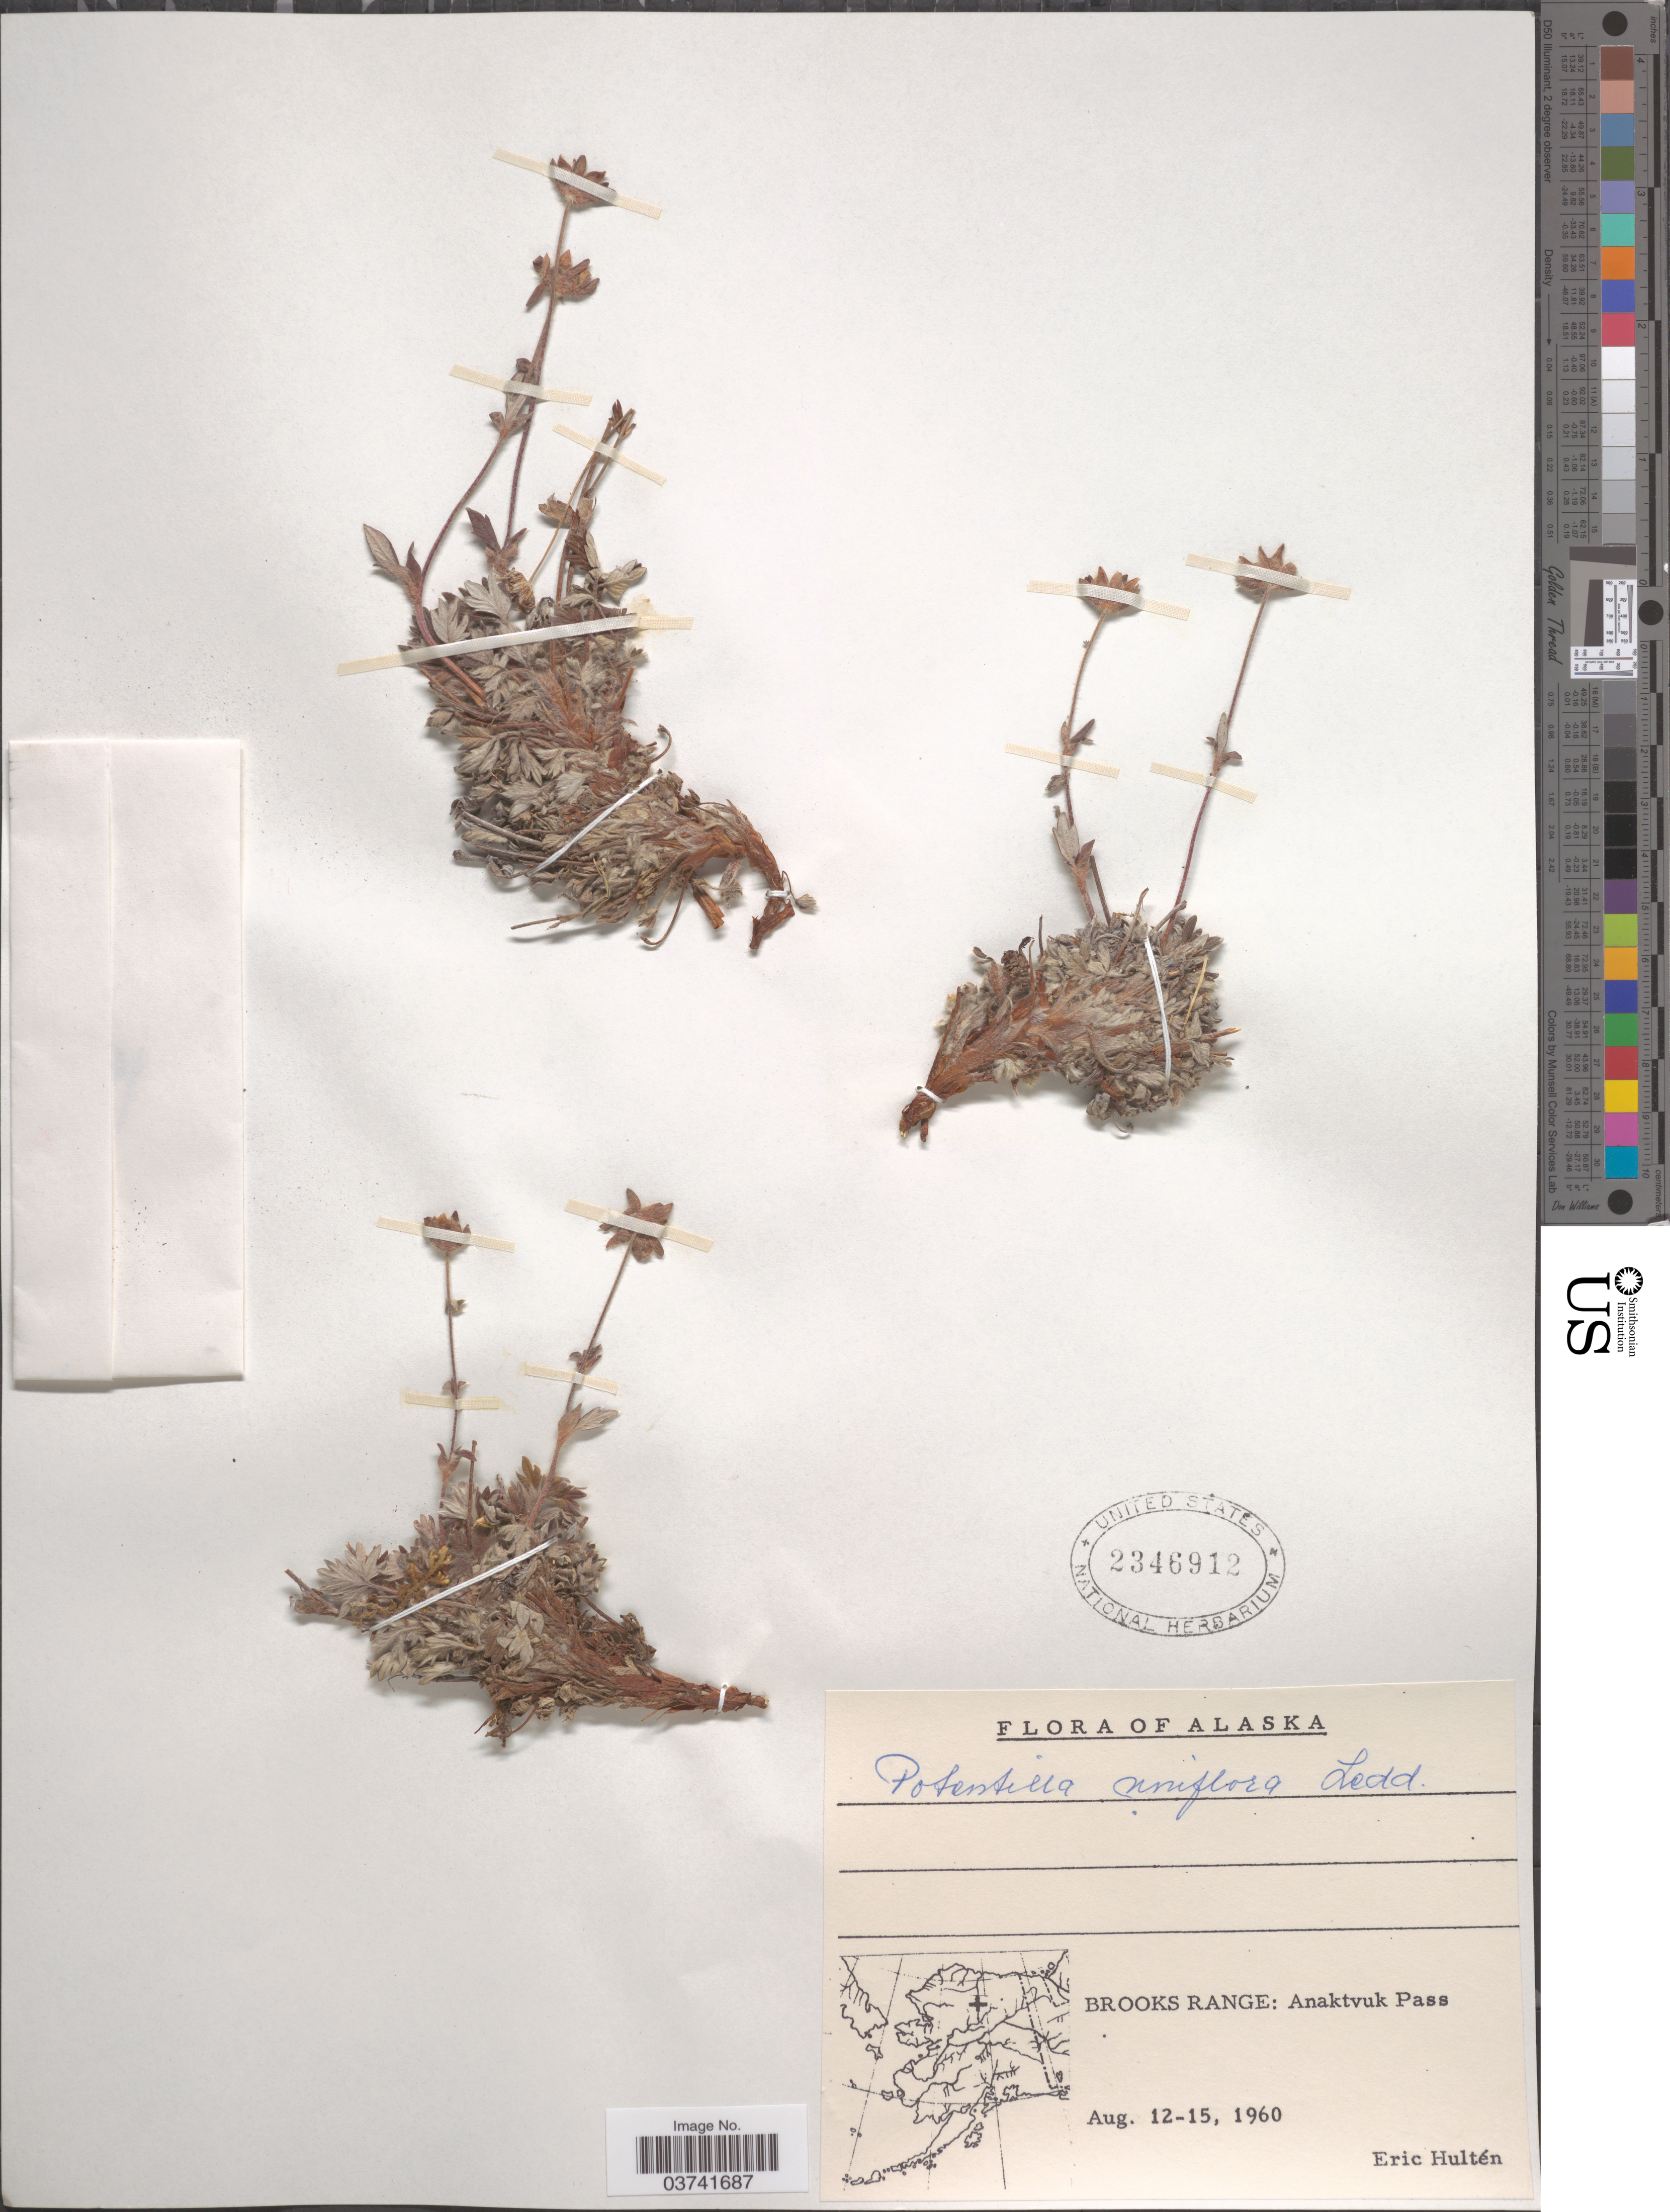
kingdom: Plantae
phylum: Tracheophyta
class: Magnoliopsida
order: Rosales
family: Rosaceae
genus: Potentilla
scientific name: Potentilla uniflora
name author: Ledeb.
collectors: E. G. Hultén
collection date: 1960-08-12/1960-08-15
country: United States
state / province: Alaska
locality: Brooks Range: Anaktvuk Pass.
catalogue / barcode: US 2346912